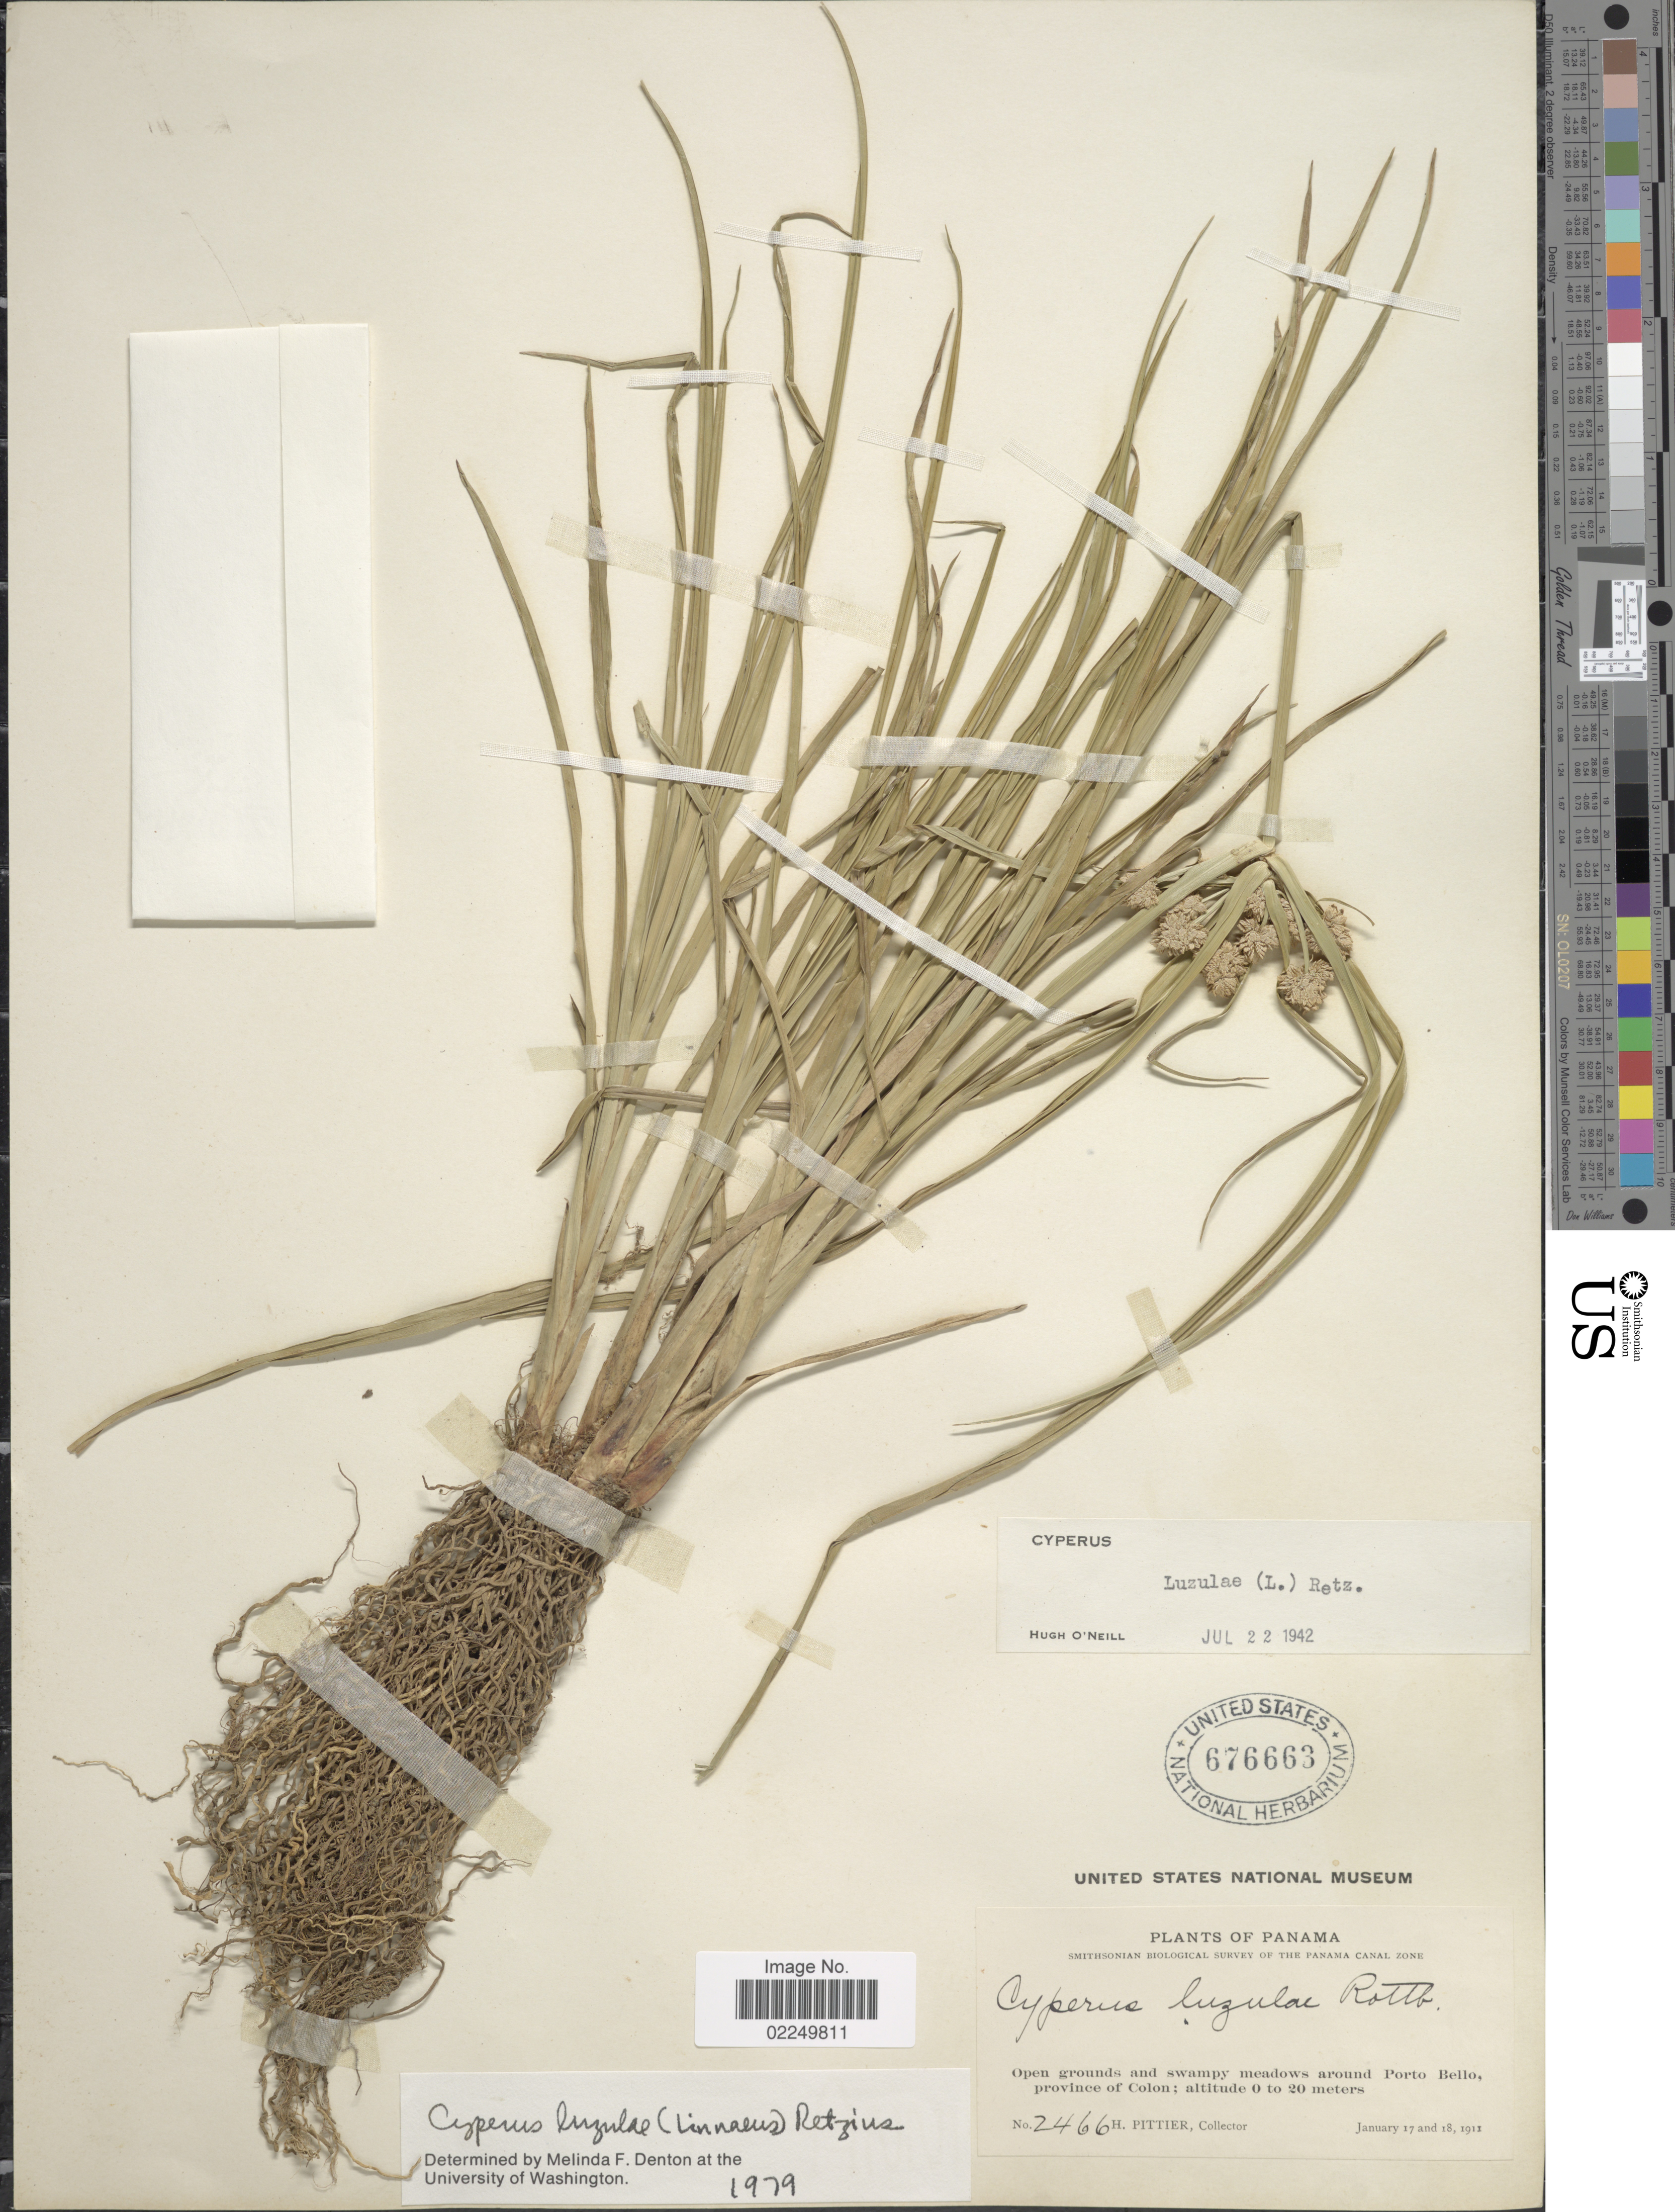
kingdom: Plantae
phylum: Tracheophyta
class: Liliopsida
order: Poales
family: Cyperaceae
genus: Cyperus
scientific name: Cyperus luzulae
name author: (L.) Rottb. ex Retz.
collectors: H. F. Pittier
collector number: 2466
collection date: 1911-01-17/1911-01-18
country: Panama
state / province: Colón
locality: Open grounds and swampy meadows around Porto Bello, Province of Colon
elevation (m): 0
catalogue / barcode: US 676663